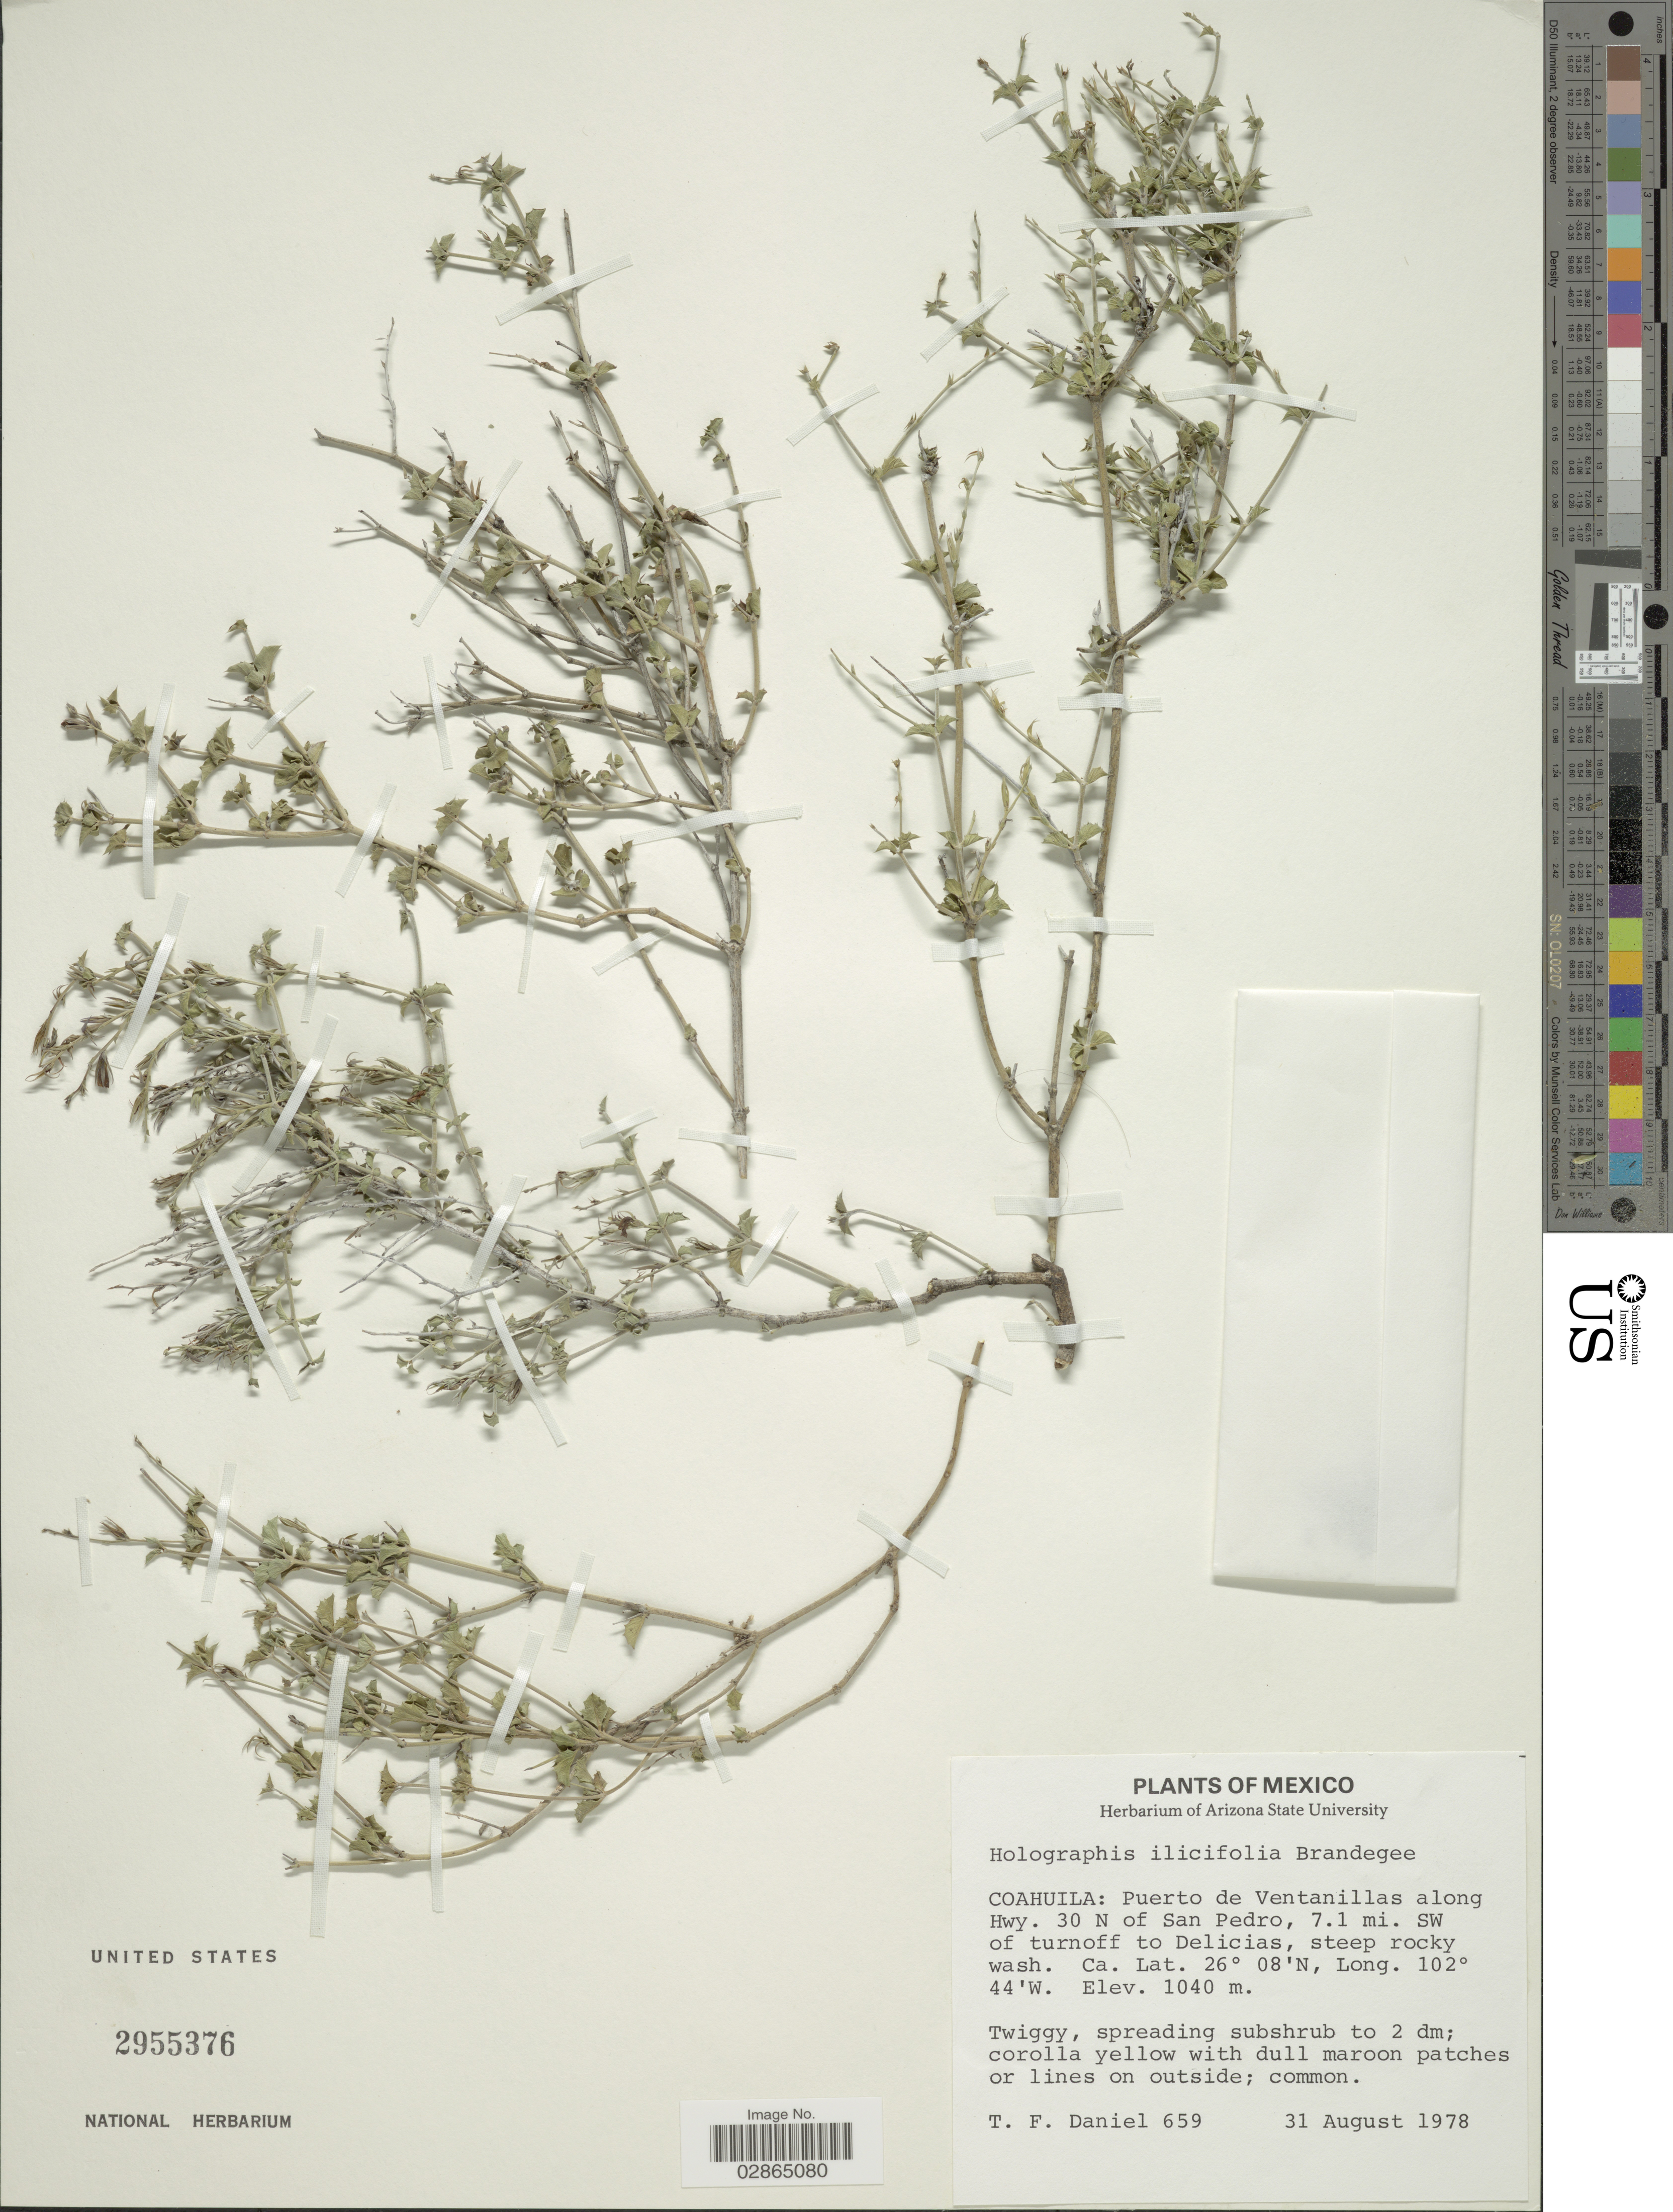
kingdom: Plantae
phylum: Tracheophyta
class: Magnoliopsida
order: Lamiales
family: Acanthaceae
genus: Holographis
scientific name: Holographis ilicifolia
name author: Brandegee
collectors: T. F. Daniel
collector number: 659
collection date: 1978-08-31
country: Mexico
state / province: Coahuila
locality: Puerto de Ventanillas along Hwy. 30 N of San Pedro, 7.1 mi. SW of turnoff to Delicias.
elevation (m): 1040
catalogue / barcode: US 2955376